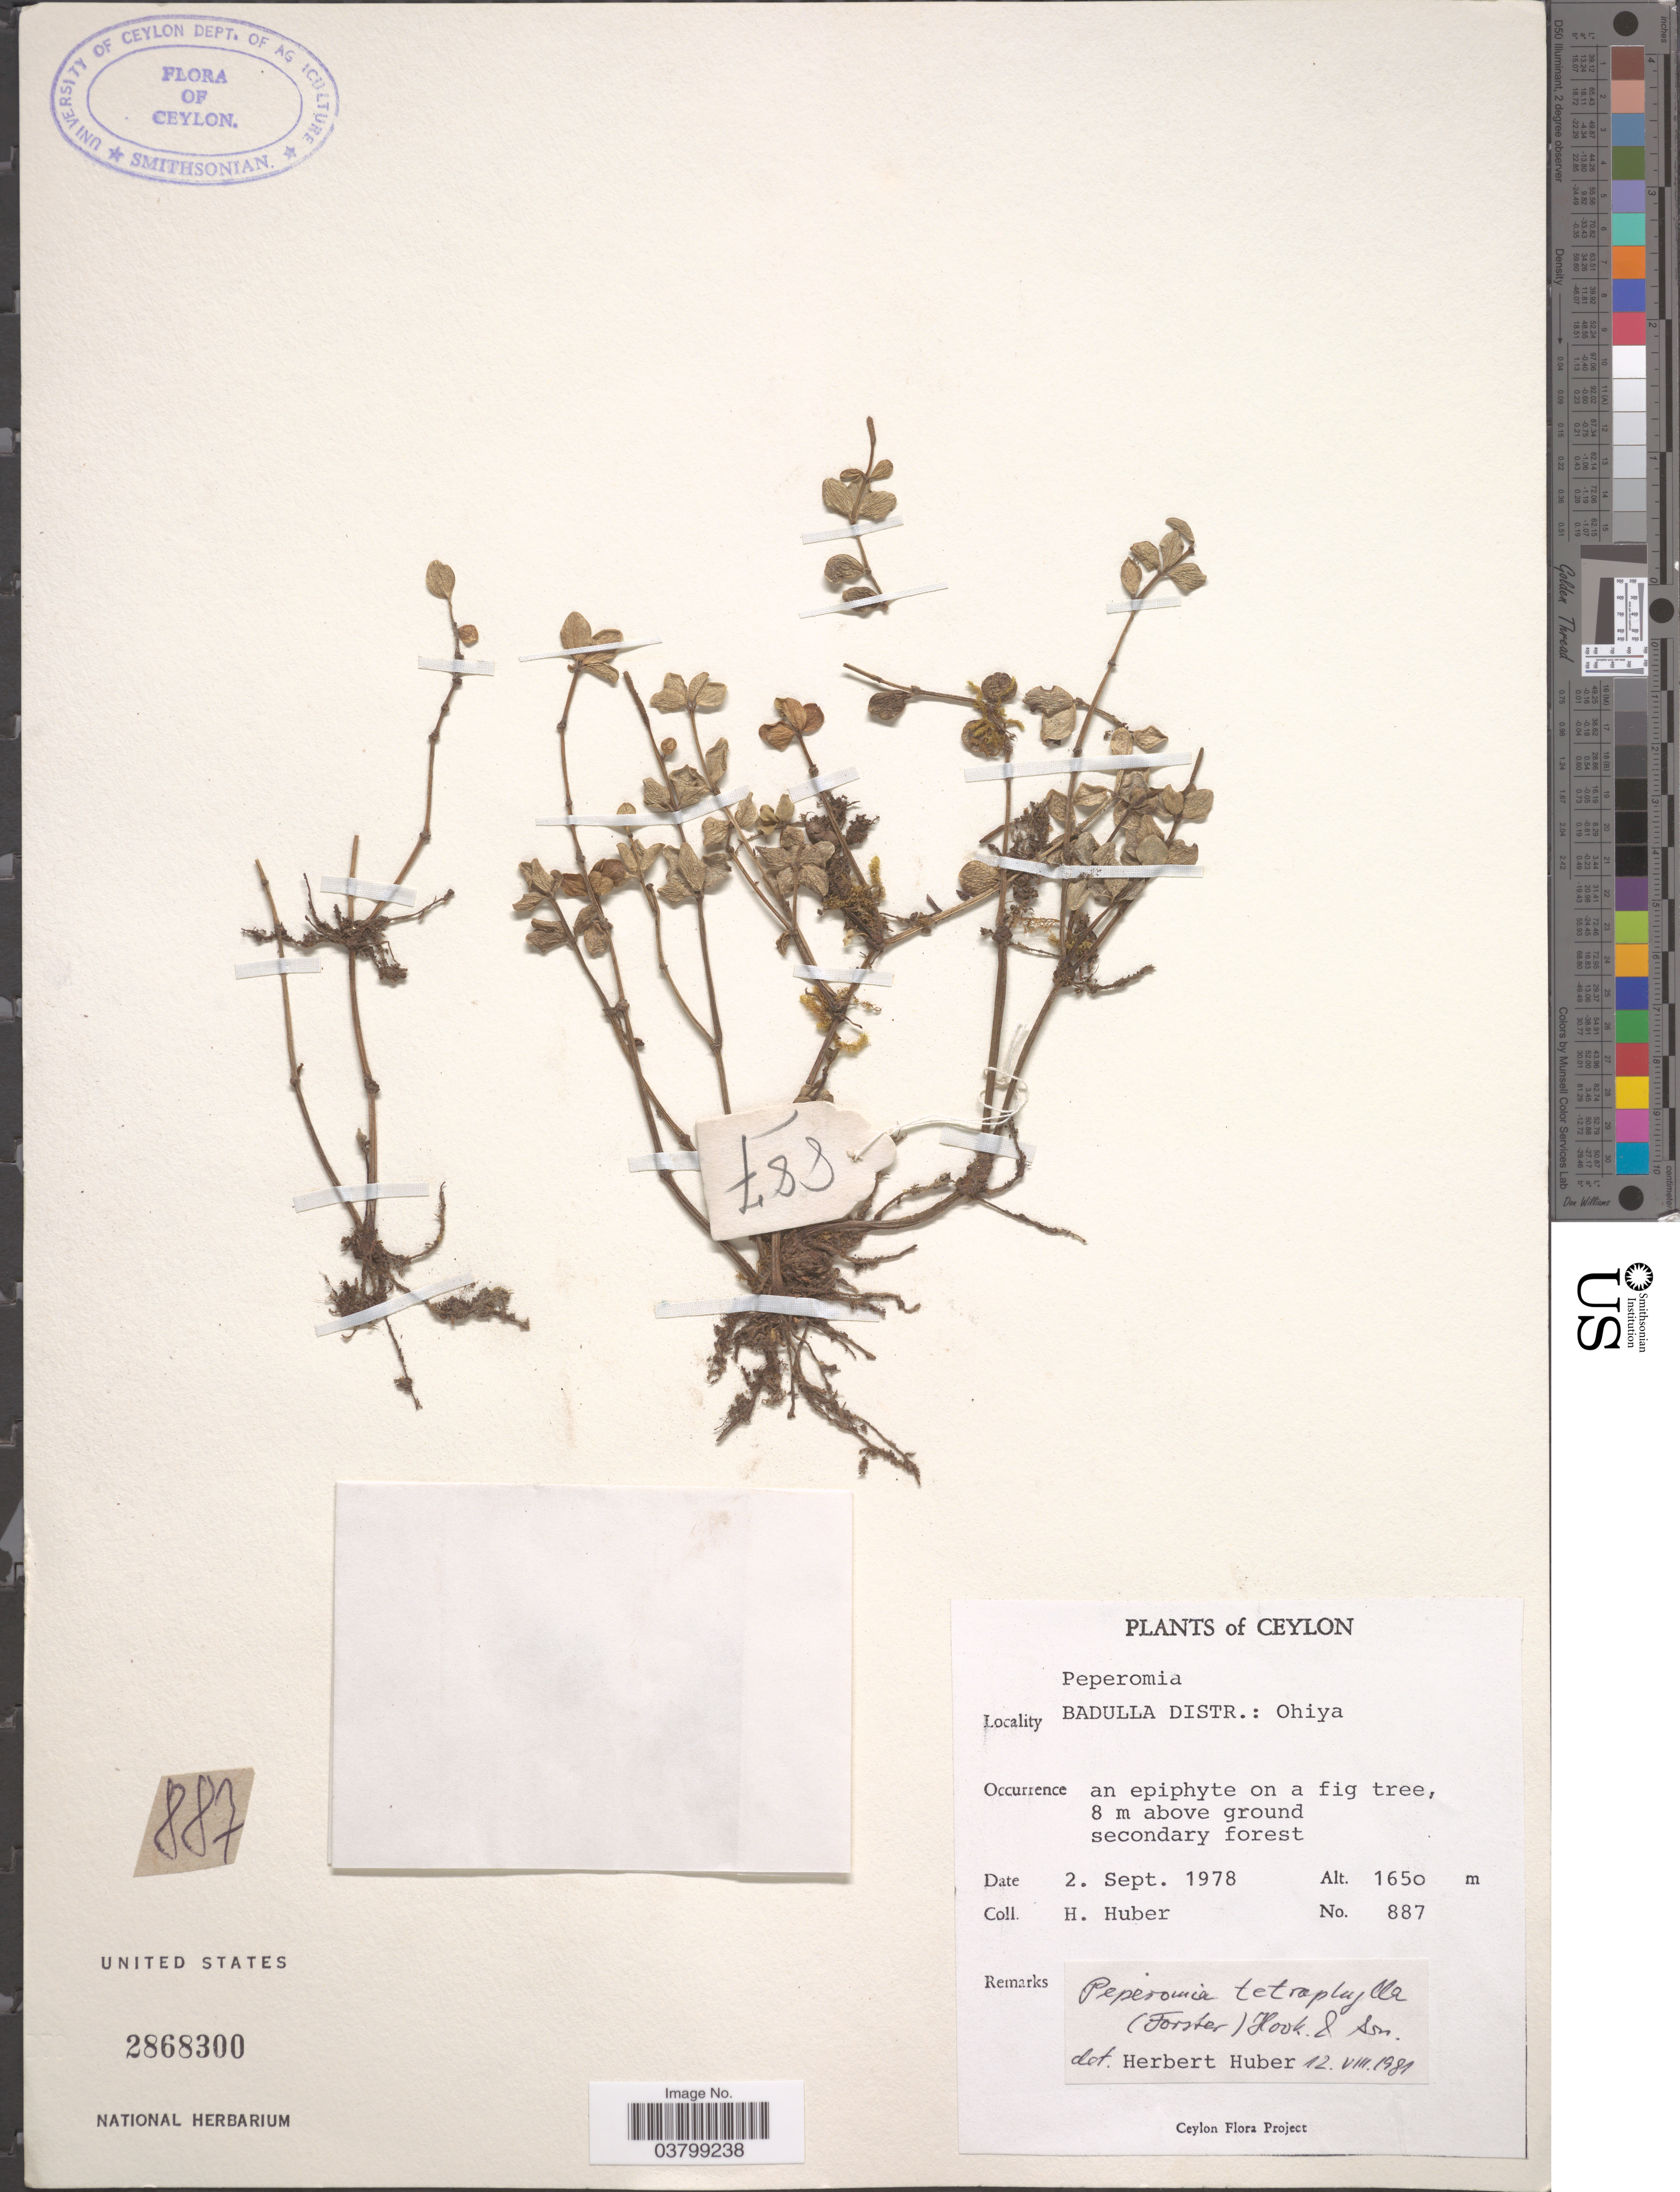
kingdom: Plantae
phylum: Tracheophyta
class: Magnoliopsida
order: Piperales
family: Piperaceae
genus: Peperomia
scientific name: Peperomia tetraphylla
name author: (G. Forst.) Hook. & Arn.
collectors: H. Huber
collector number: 887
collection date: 1978-09-02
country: Sri Lanka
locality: Ceylon. Badulla Distr.: Ohiya.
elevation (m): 1650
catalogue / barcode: US 2868300